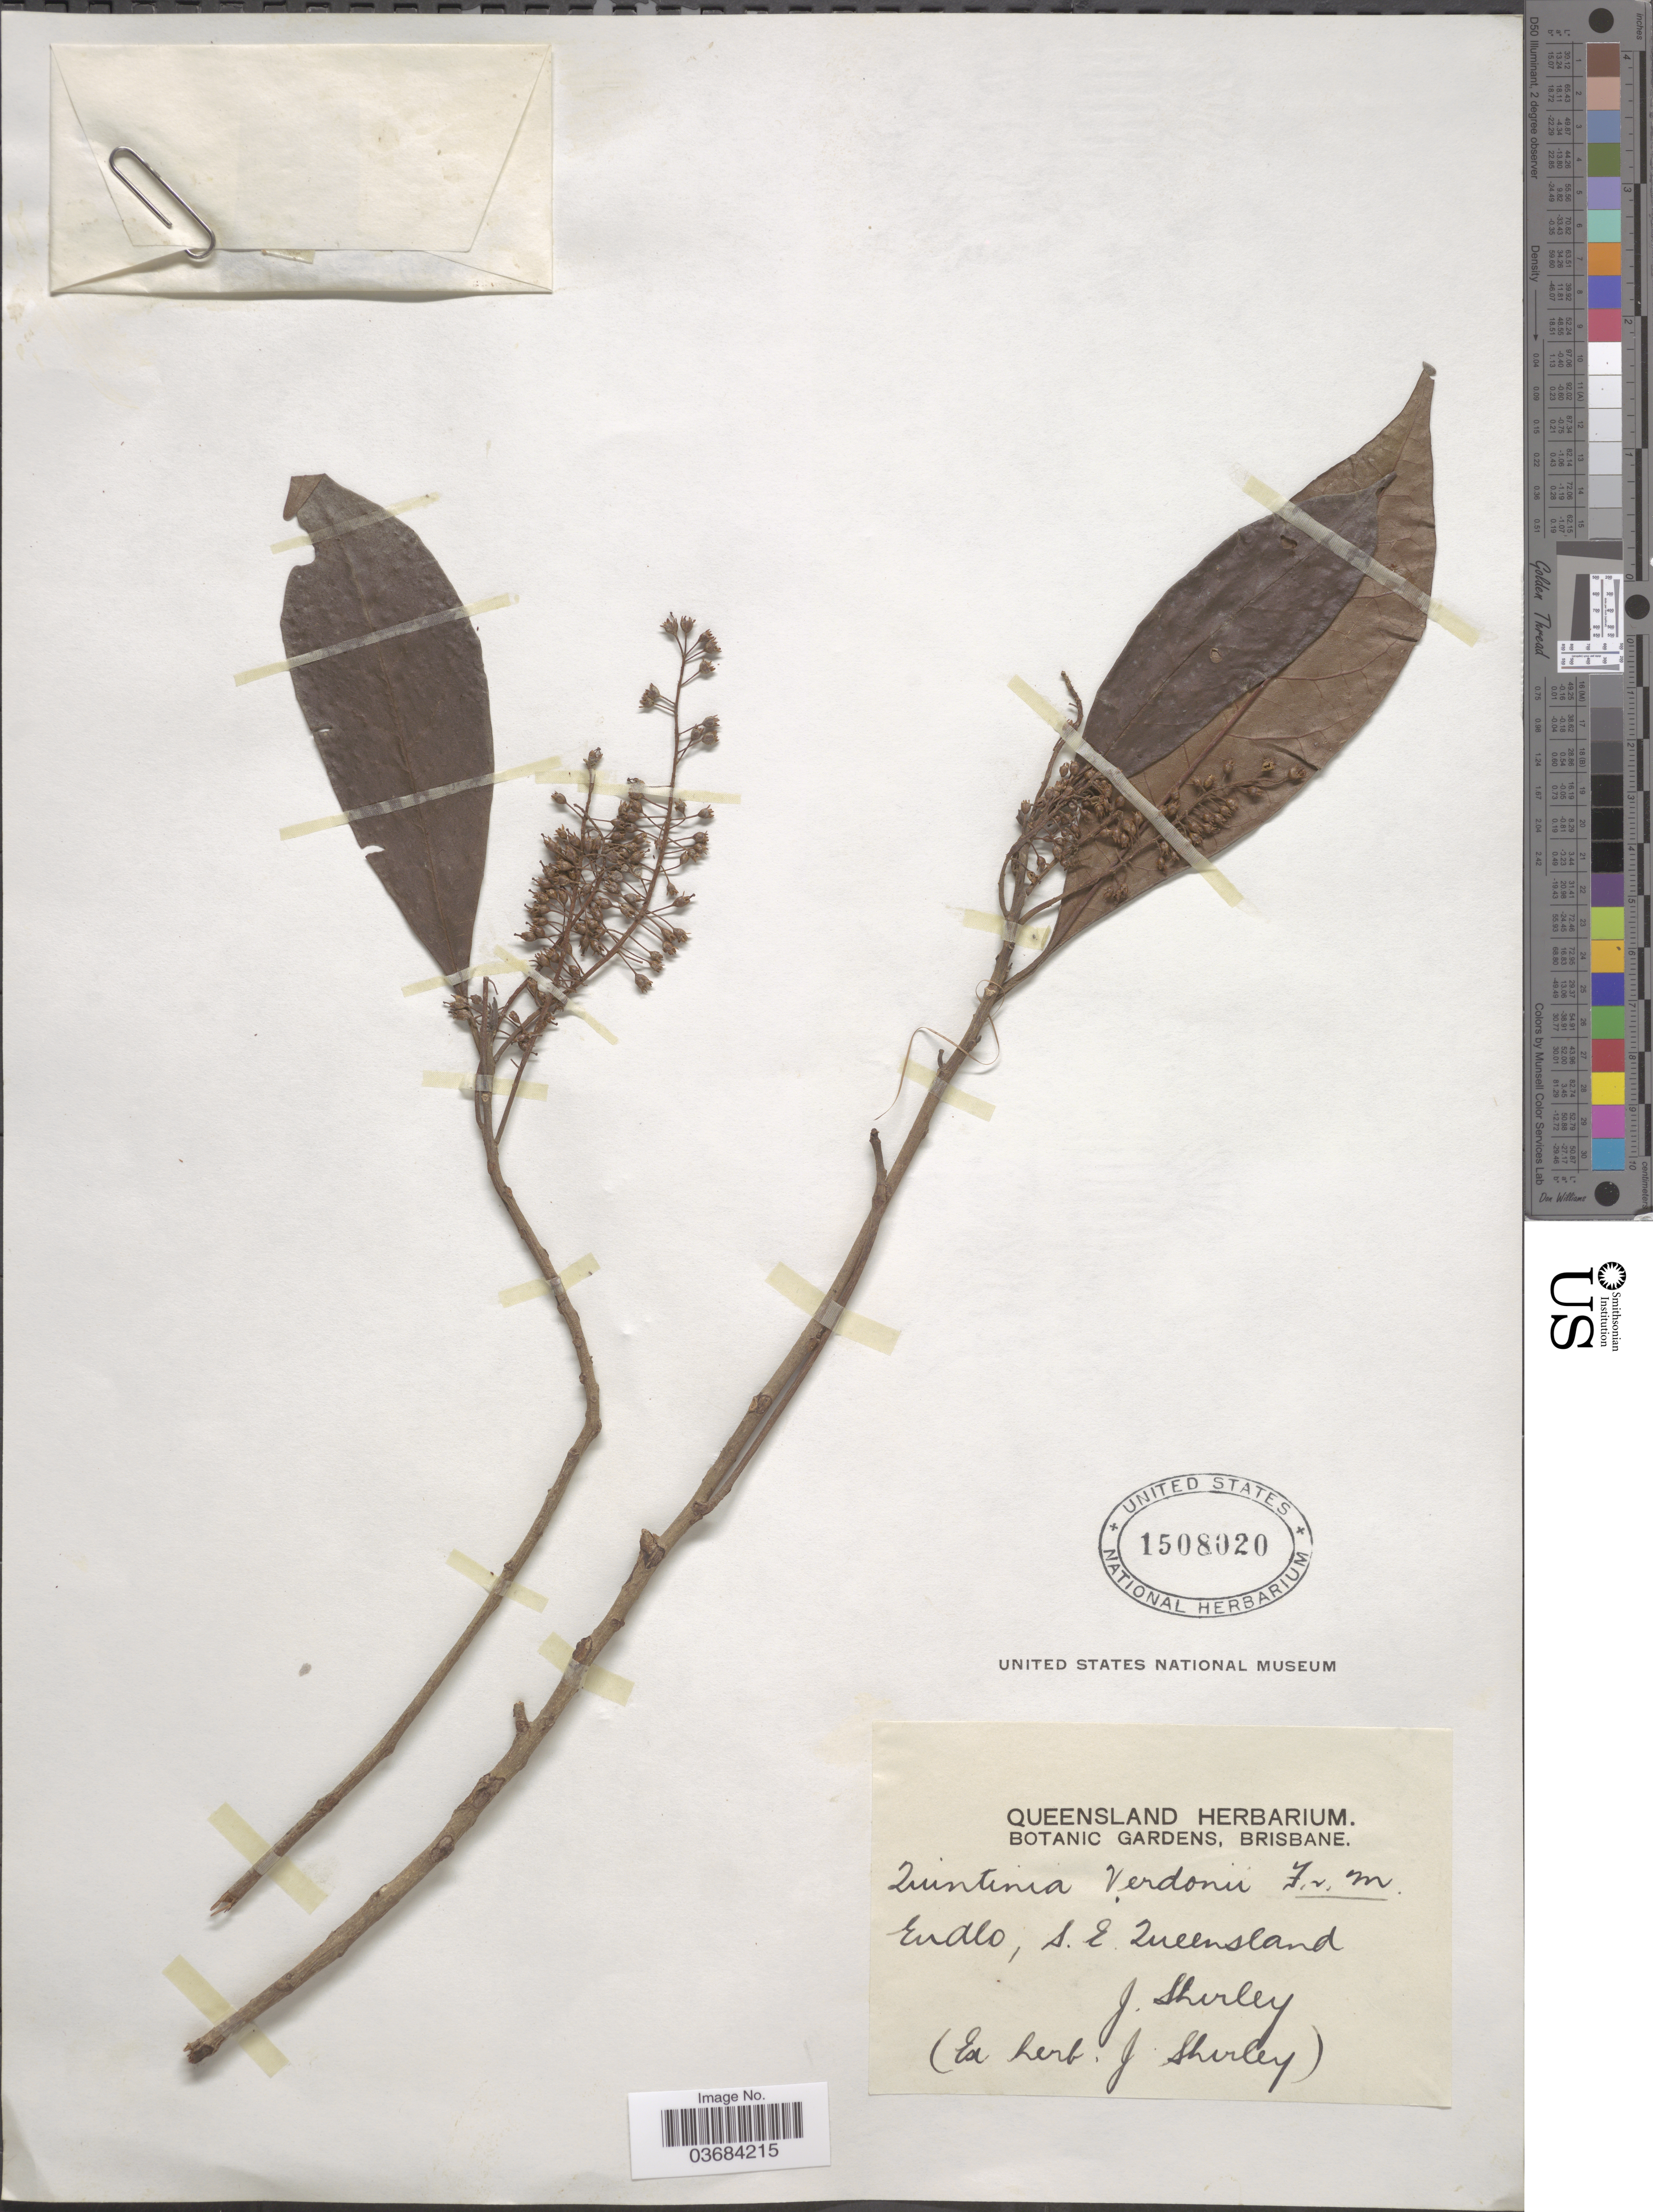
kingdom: Plantae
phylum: Tracheophyta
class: Magnoliopsida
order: Paracryphiales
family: Paracryphiaceae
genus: Quintinia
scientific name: Quintinia verdonii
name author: F. Muell.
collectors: J. Shirley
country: Australia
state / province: Queensland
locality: Eudlo, S.E. Queensland.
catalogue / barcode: US 1508020